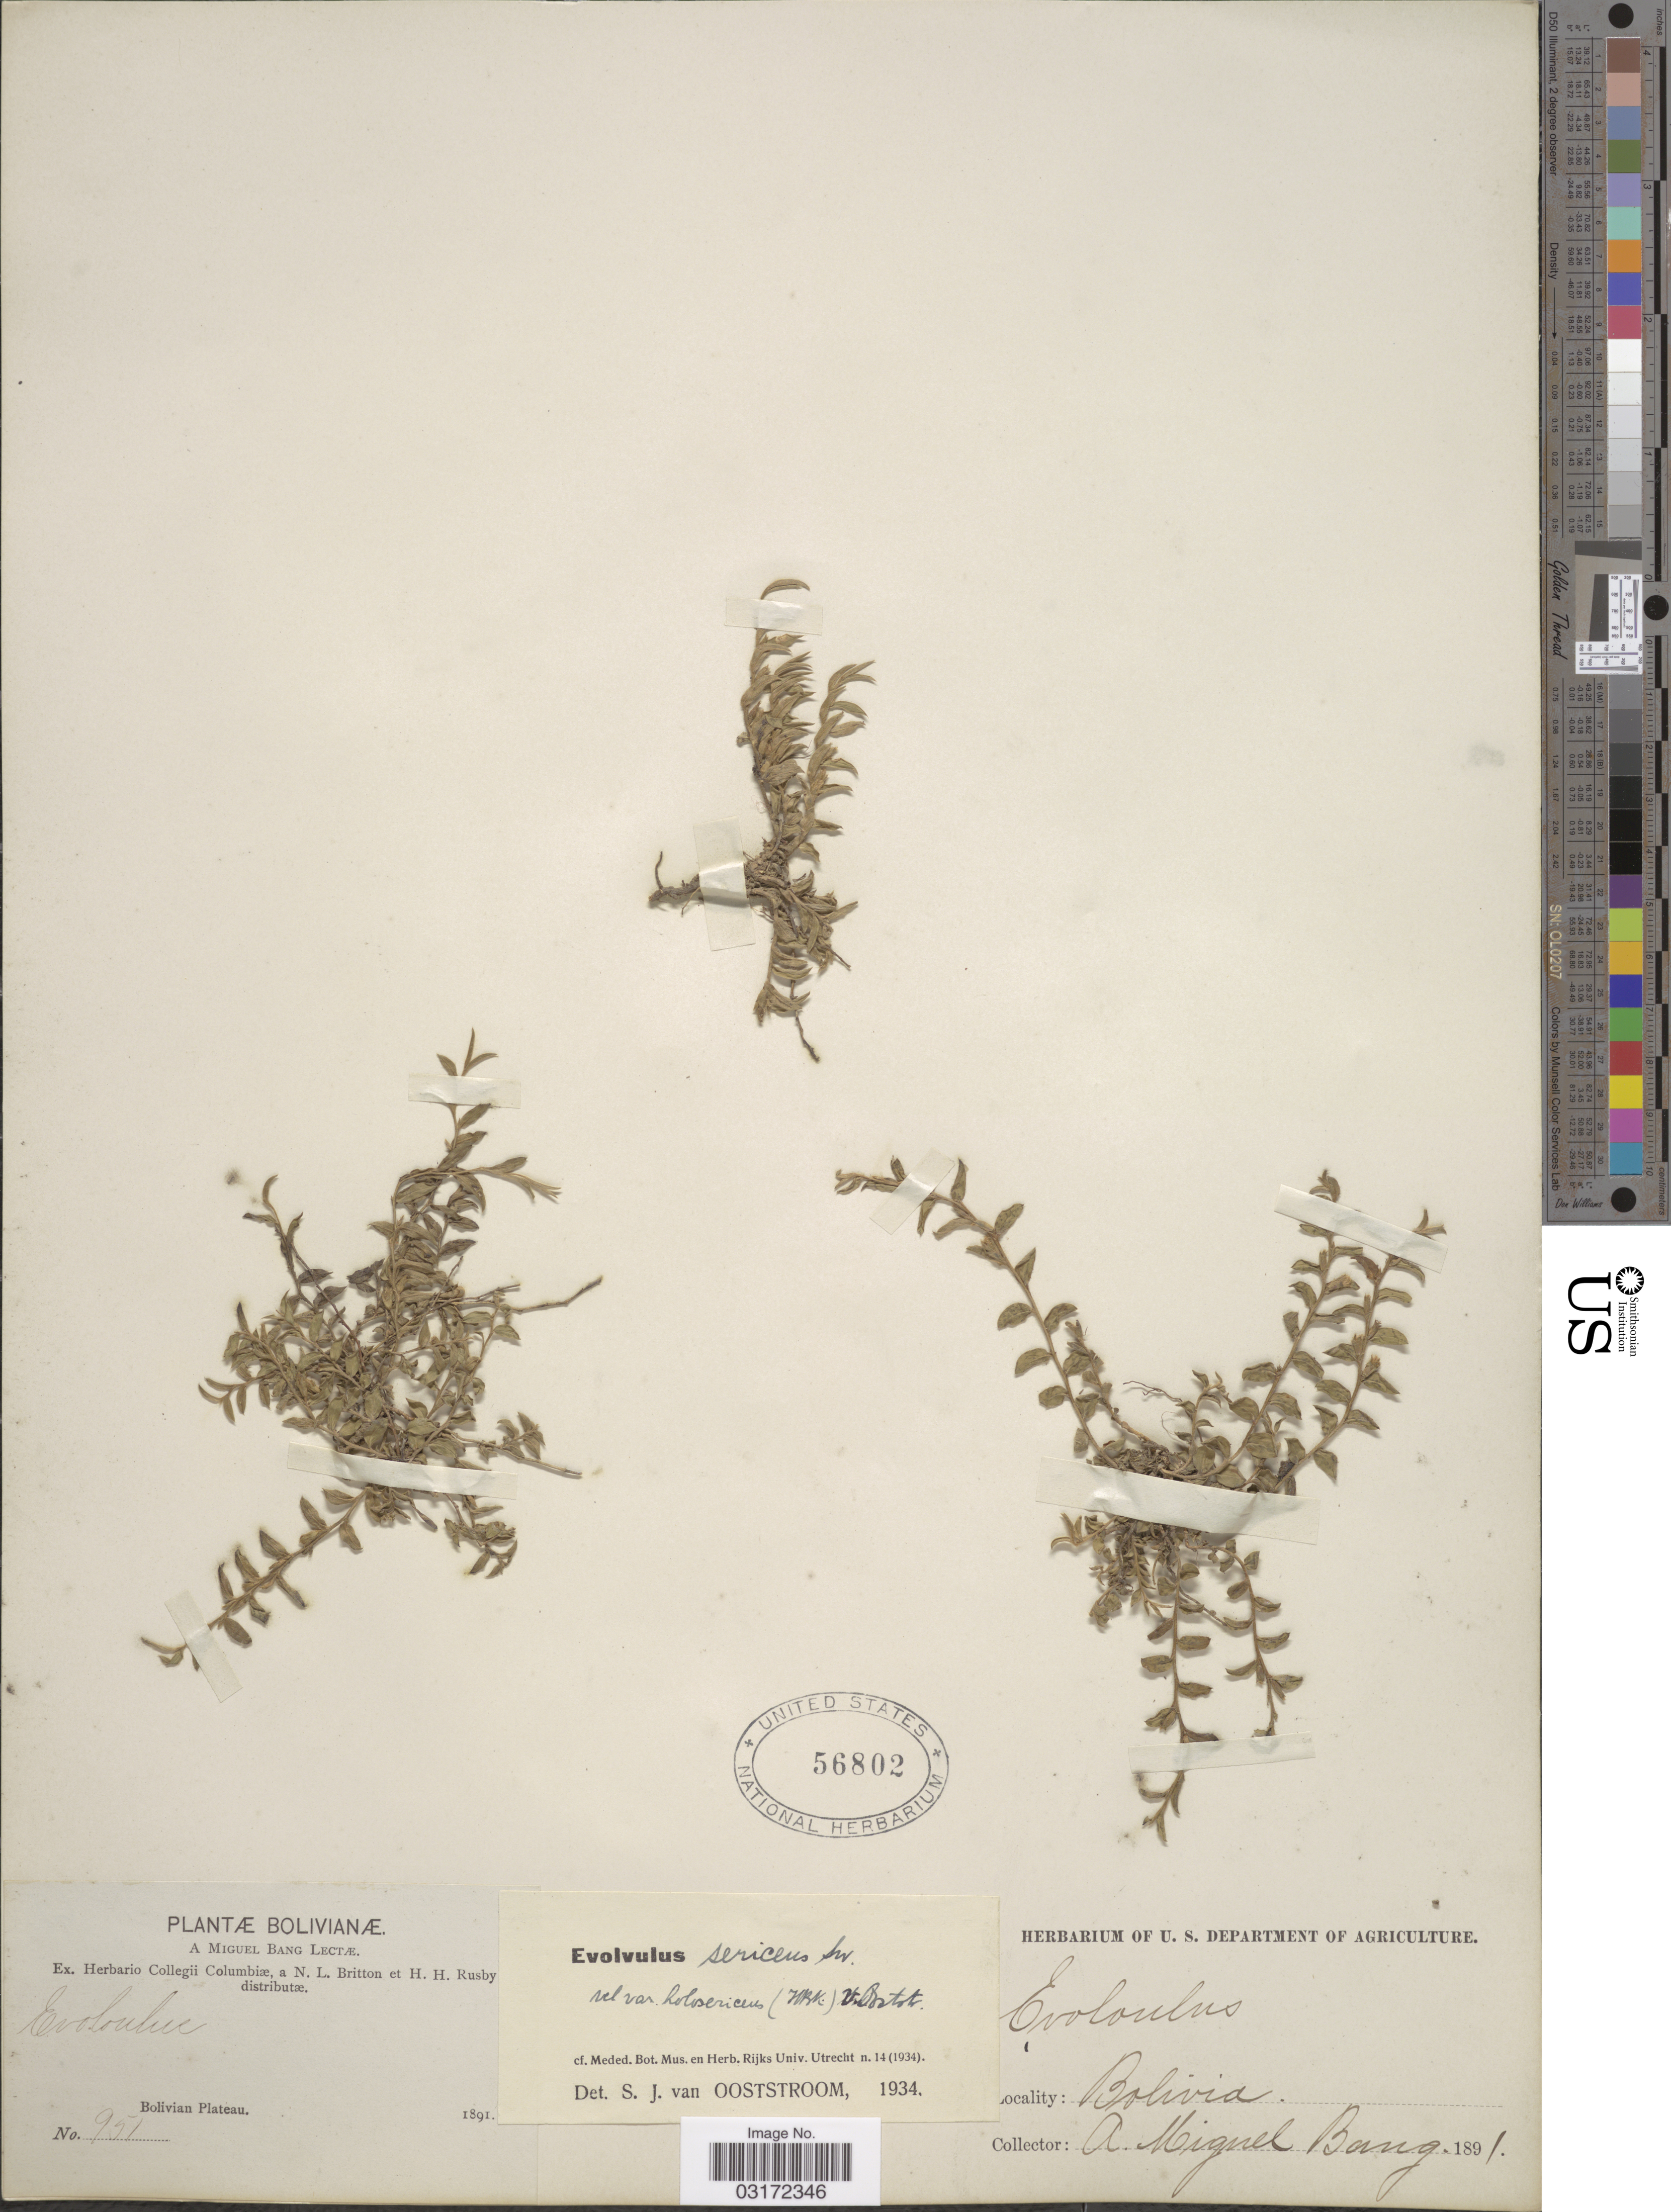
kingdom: Plantae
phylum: Tracheophyta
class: Magnoliopsida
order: Solanales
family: Convolvulaceae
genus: Evolvulus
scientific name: Evolvulus sericeus var. holosericeus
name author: (Kunth) Ooststr.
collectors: M. Bang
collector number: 951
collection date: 1891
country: Bolivia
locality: Bolivian Plateau.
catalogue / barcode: US 56802